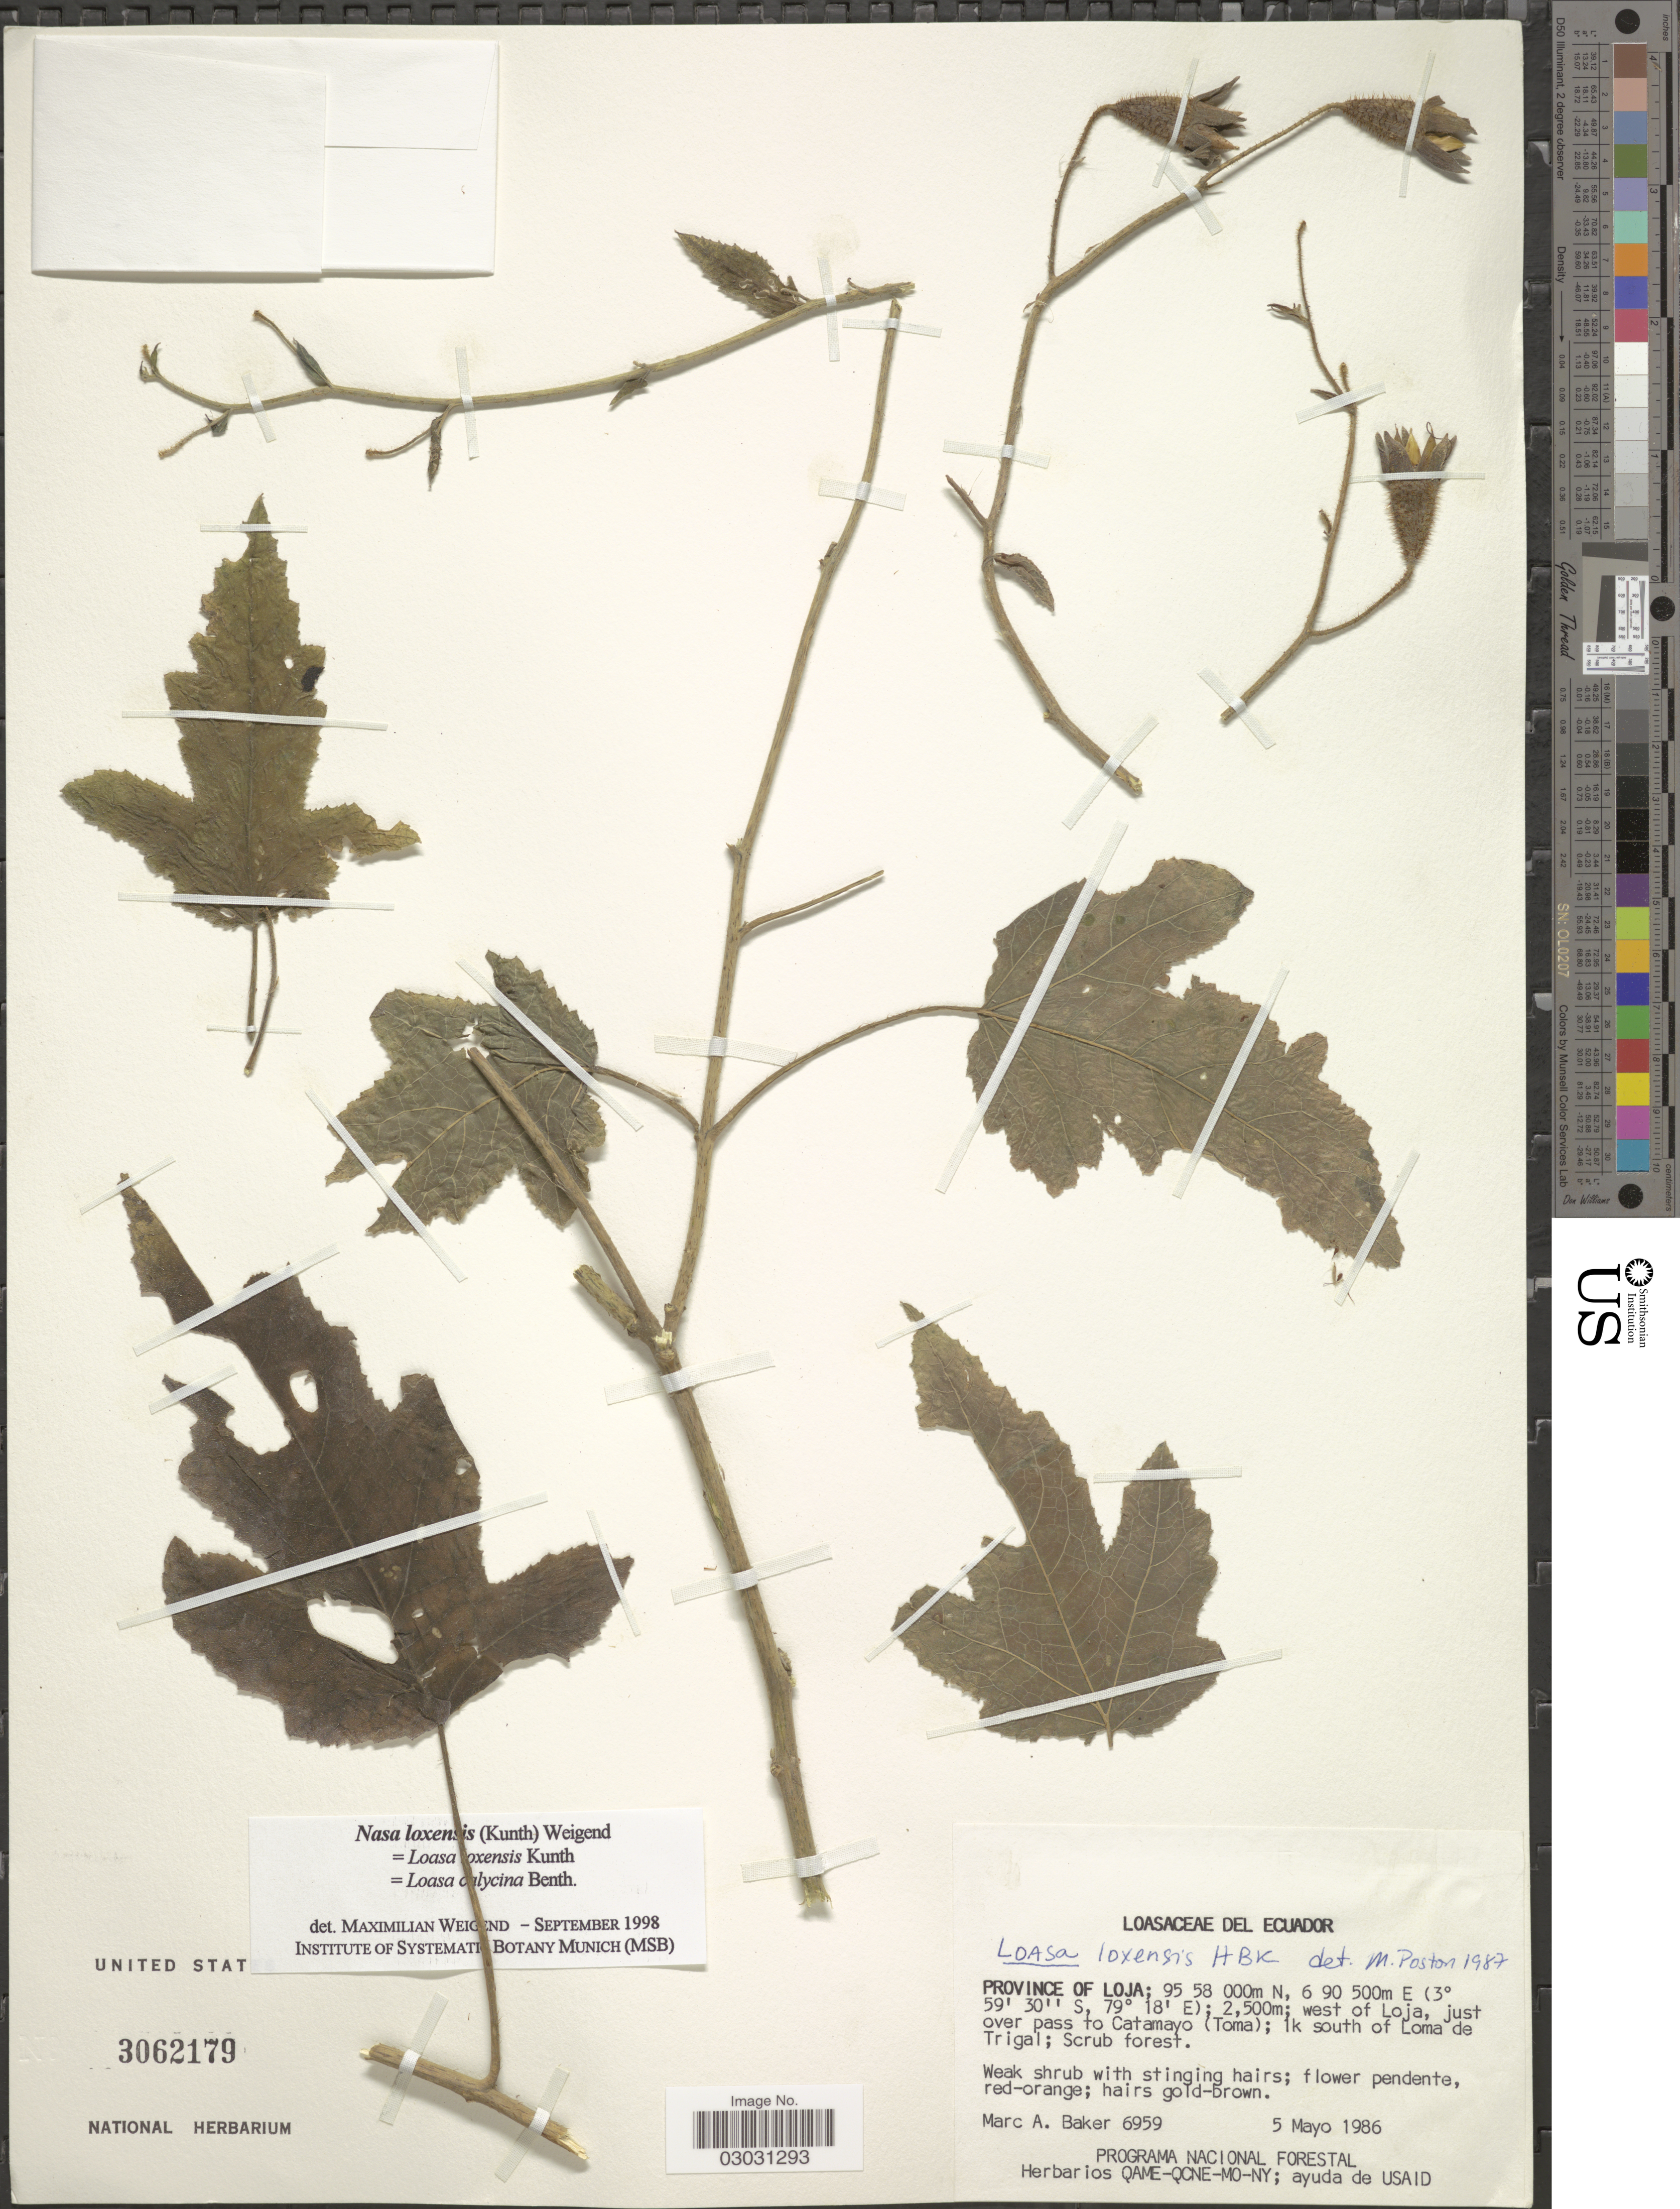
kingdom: Plantae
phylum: Tracheophyta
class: Magnoliopsida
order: Cornales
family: Loasaceae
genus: Nasa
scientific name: Nasa loxensis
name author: (Kunth) Weigend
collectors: M. A. Baker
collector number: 6959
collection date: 1986-05-05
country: Ecuador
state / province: Loja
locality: West of Loja, just over pass to Catamayo (Toma); lk south of Loma de Trigal.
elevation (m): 2500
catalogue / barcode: US 3062179